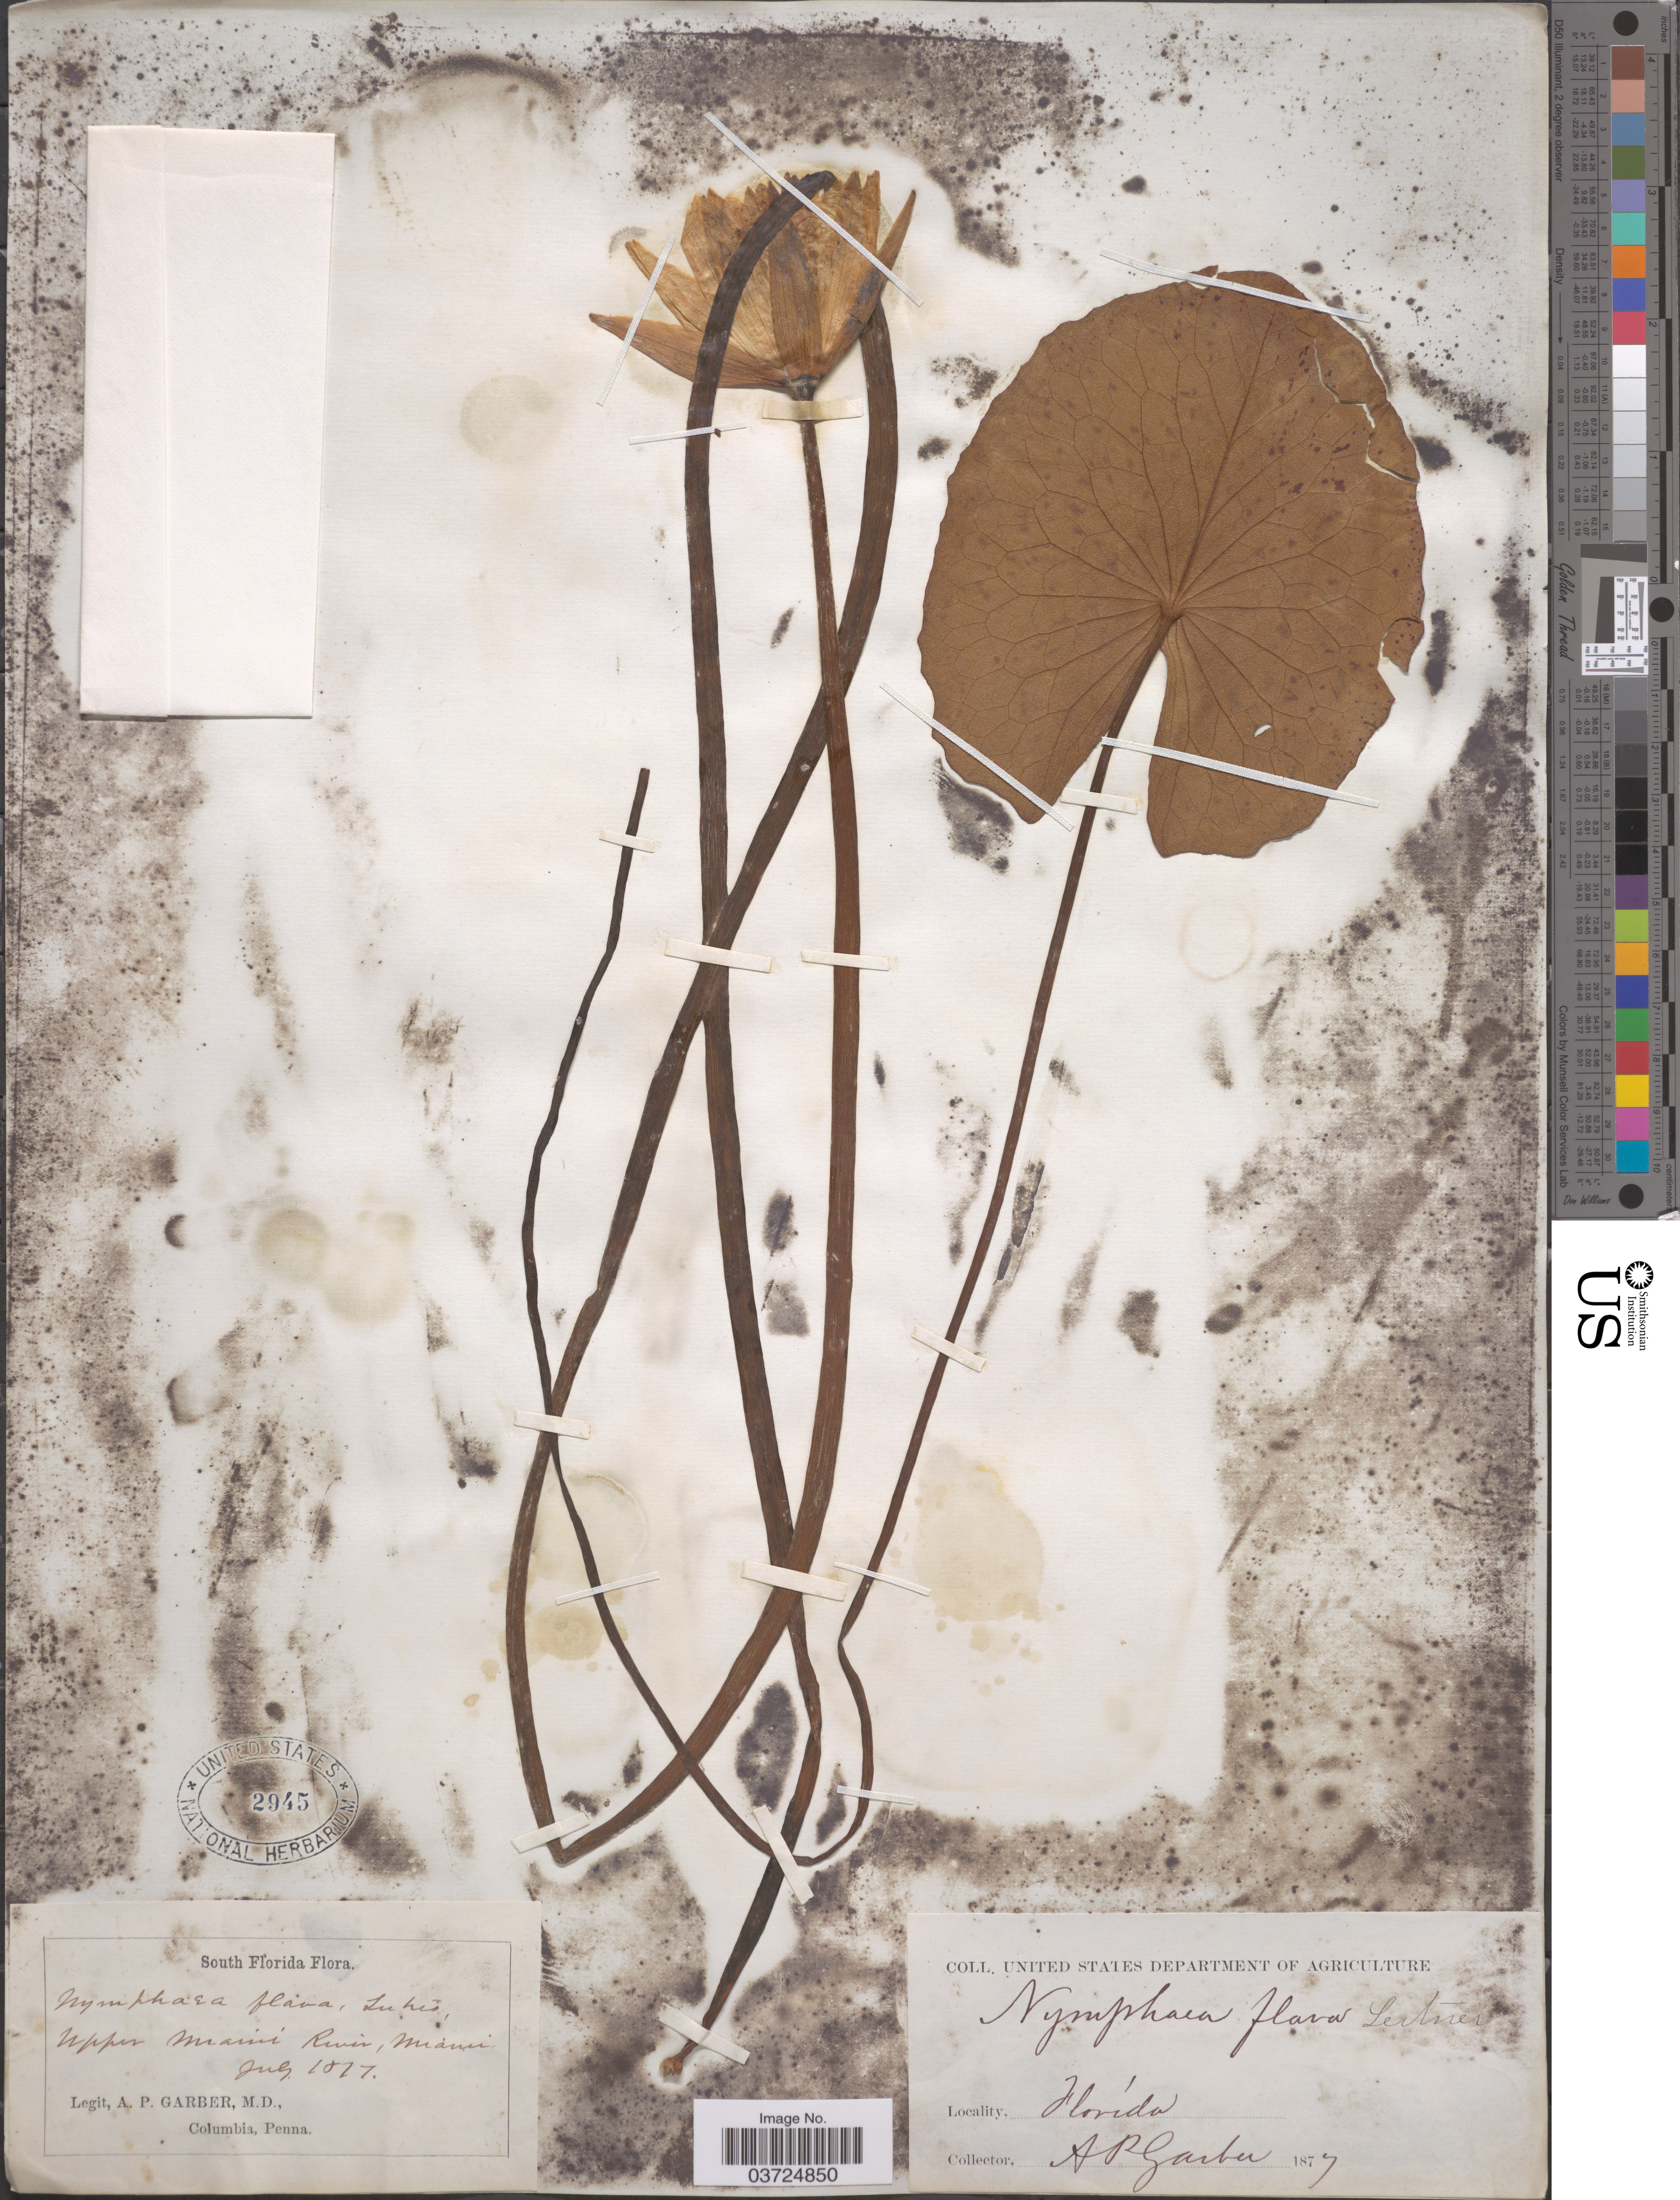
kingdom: Plantae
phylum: Tracheophyta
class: Magnoliopsida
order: Nymphaeales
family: Nymphaeaceae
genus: Nymphaea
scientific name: Nymphaea flava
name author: Leitn.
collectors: A. P. Garber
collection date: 1877-07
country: United States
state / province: Florida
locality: South Florida. Upper Miami River, Miami.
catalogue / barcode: US 2945